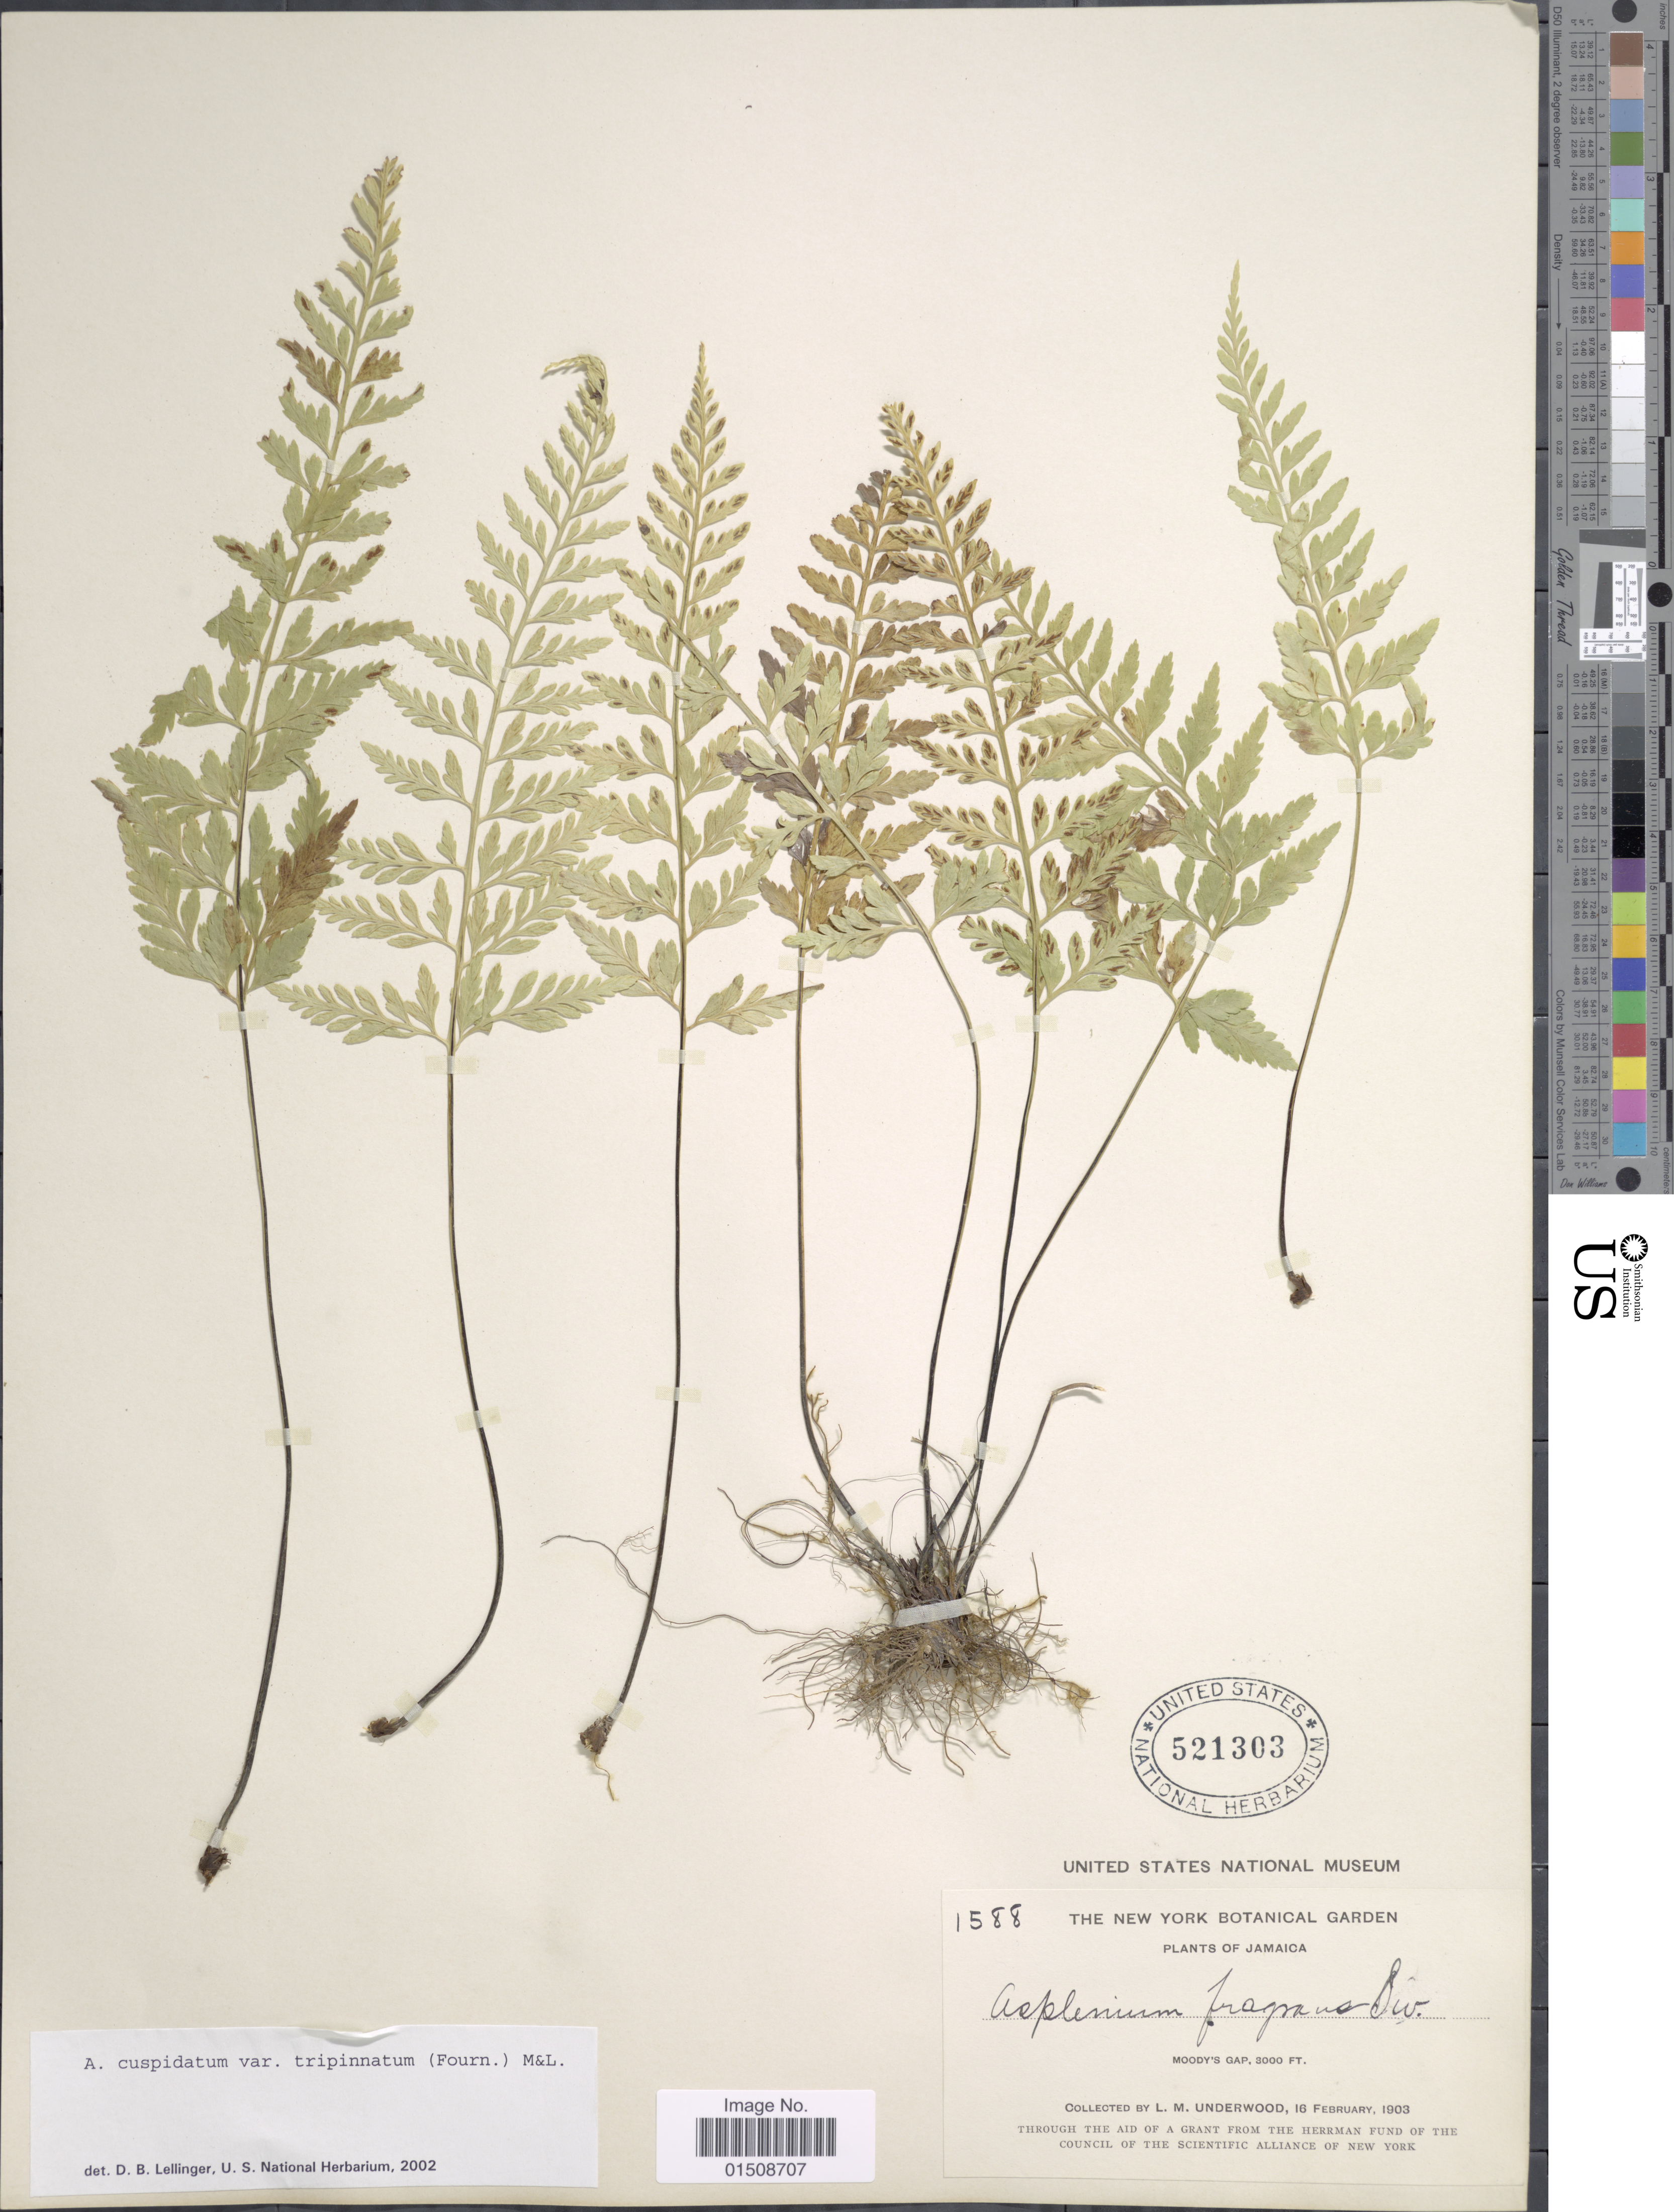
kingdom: Plantae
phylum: Tracheophyta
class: Polypodiopsida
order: Polypodiales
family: Aspleniaceae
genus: Asplenium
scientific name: Asplenium cuspidatum var. tripinnatum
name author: (E. Fourn.) C.V. Morton & Lellinger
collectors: L. M. Underwood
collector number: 1588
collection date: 1903-02-16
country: Jamaica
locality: Moody's Gap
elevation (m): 914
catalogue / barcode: US 521303